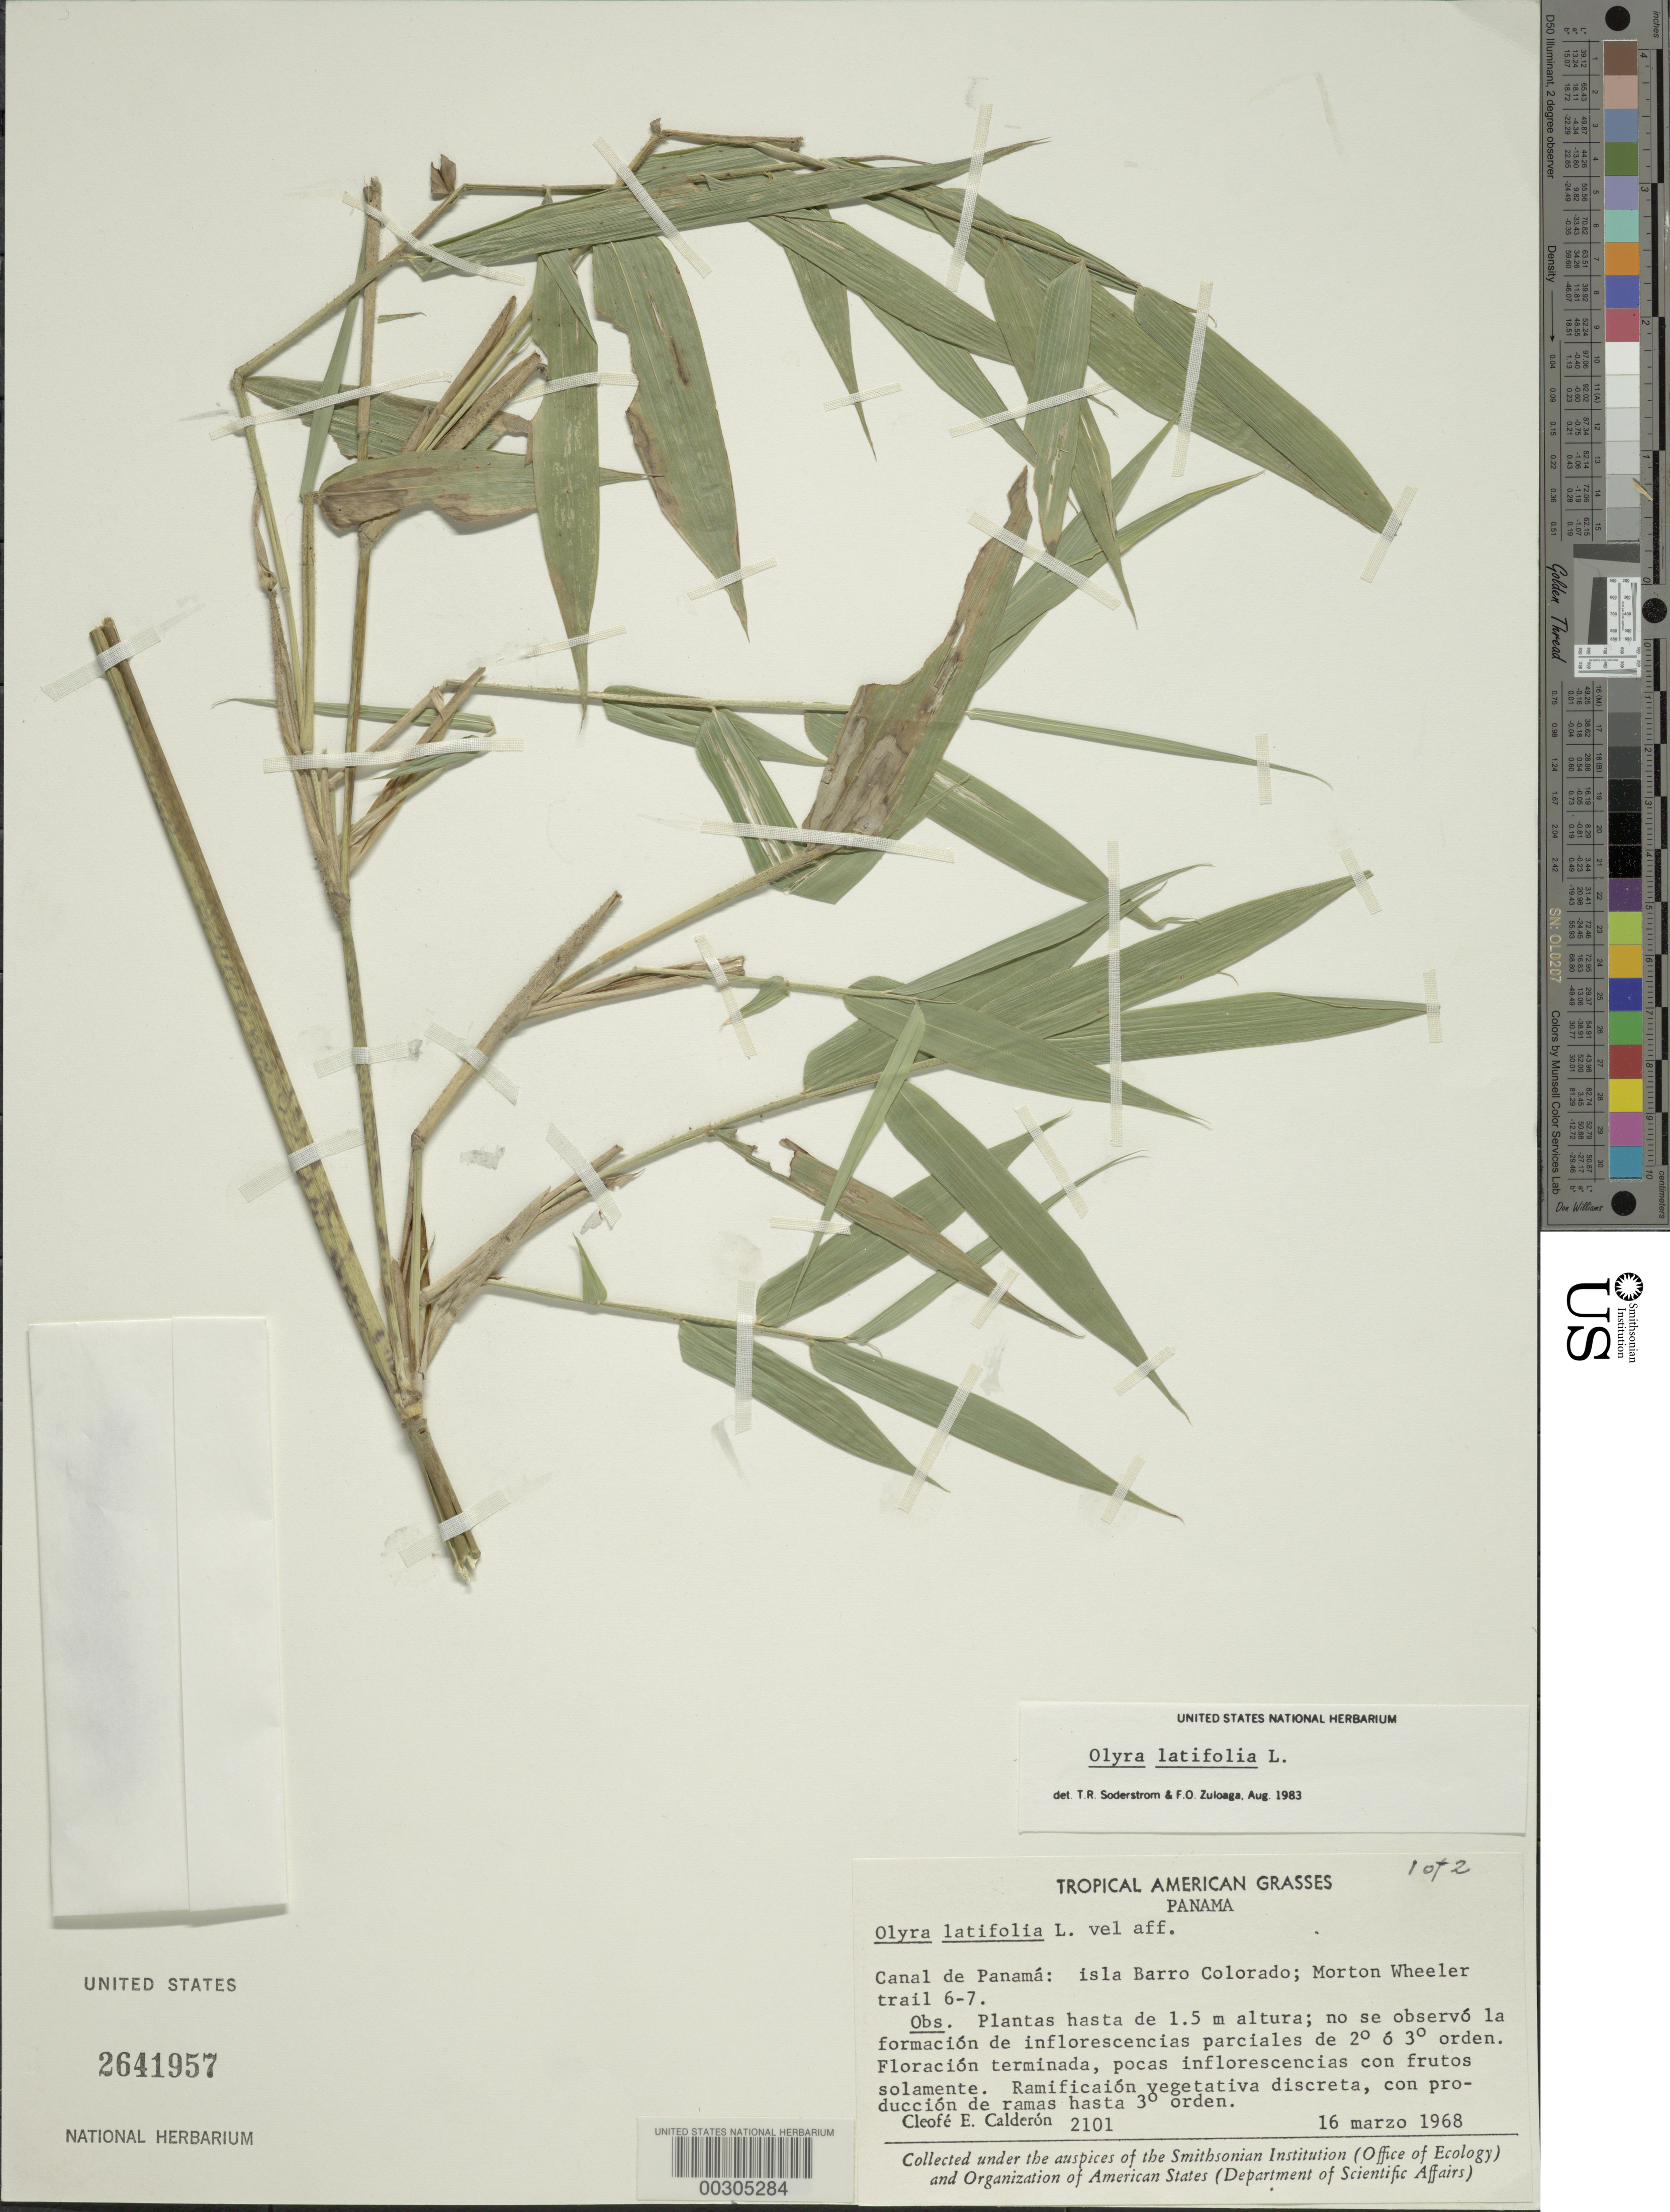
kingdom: Plantae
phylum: Tracheophyta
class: Liliopsida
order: Poales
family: Poaceae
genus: Olyra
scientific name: Olyra latifolia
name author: L.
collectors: C. E. Calderón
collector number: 2101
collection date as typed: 16 Mar 1968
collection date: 1968-03-16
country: Panama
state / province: Panamá Oeste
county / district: Canal Zone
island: Barro Colorado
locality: Barro Colorado I.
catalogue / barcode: US 2641957